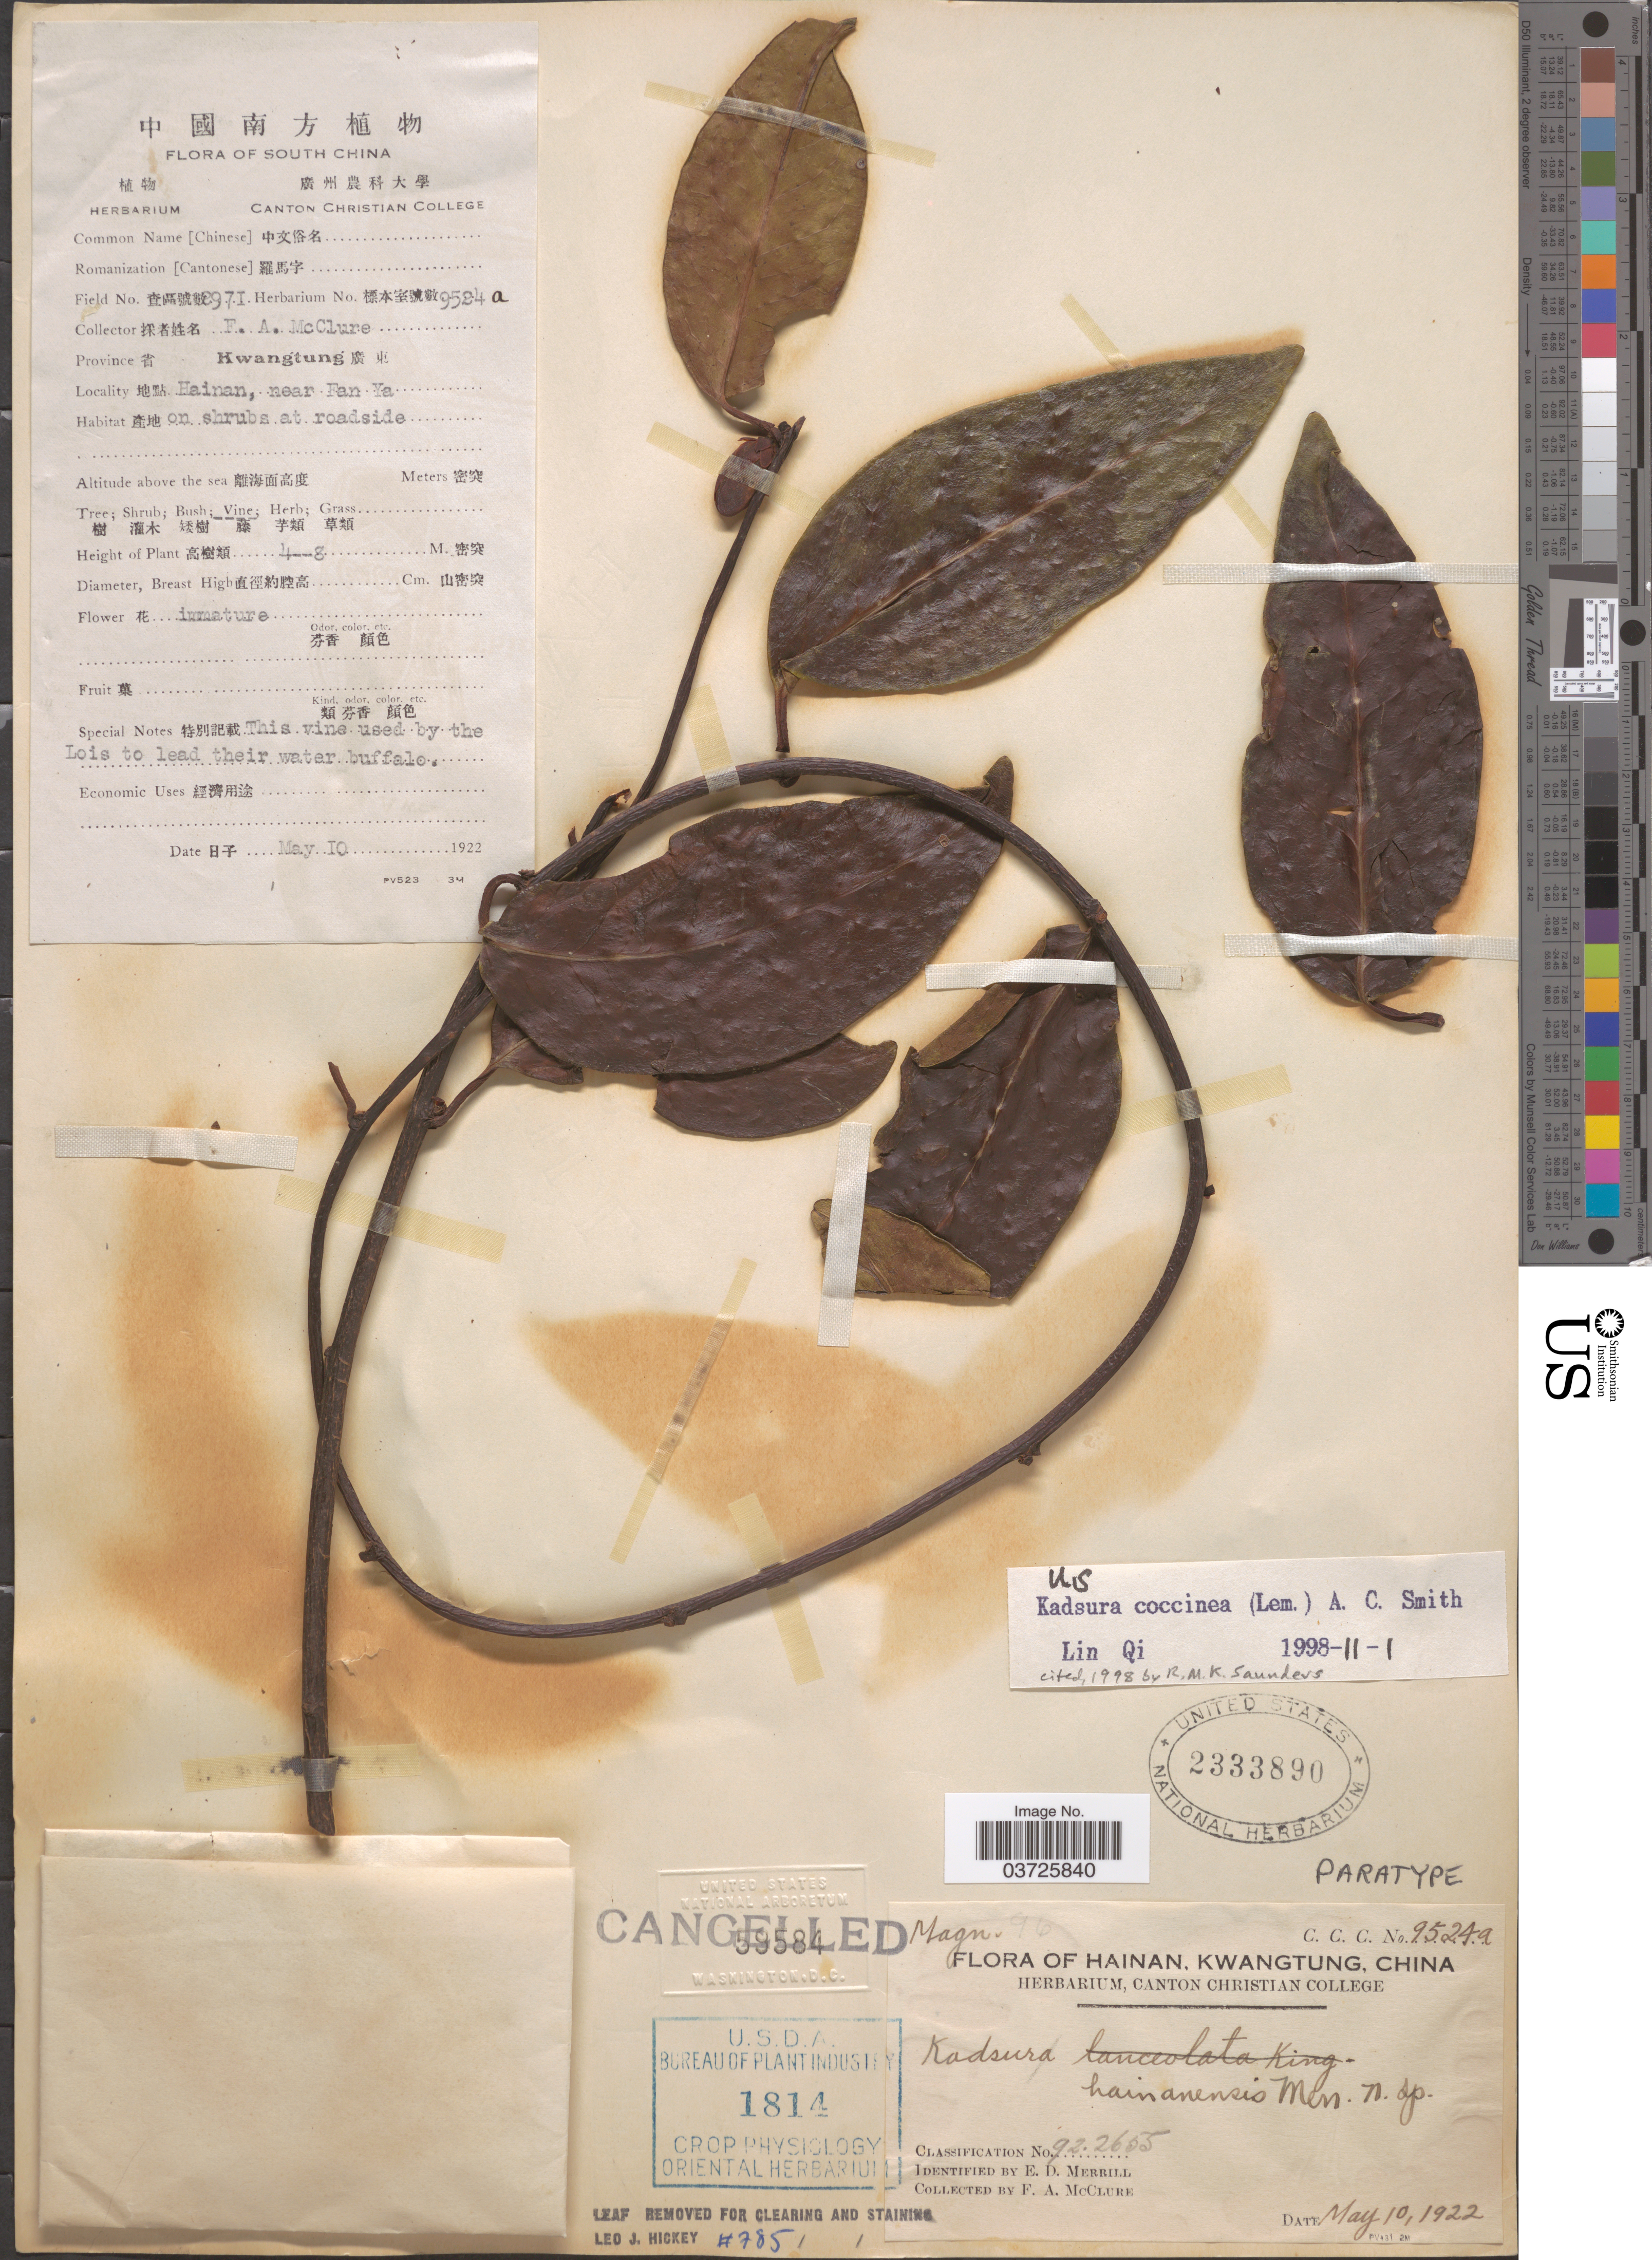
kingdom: Plantae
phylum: Tracheophyta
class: Magnoliopsida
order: Austrobaileyales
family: Schisandraceae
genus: Kadsura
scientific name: Kadsura coccinea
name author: (Lem.) A.C. Sm.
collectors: F. A. McClure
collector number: !971/ 9524a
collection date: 1922-05-10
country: China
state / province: Guangdong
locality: South China. Kwangtung. Hainan, near Fan Ya.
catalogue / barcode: US 2333890